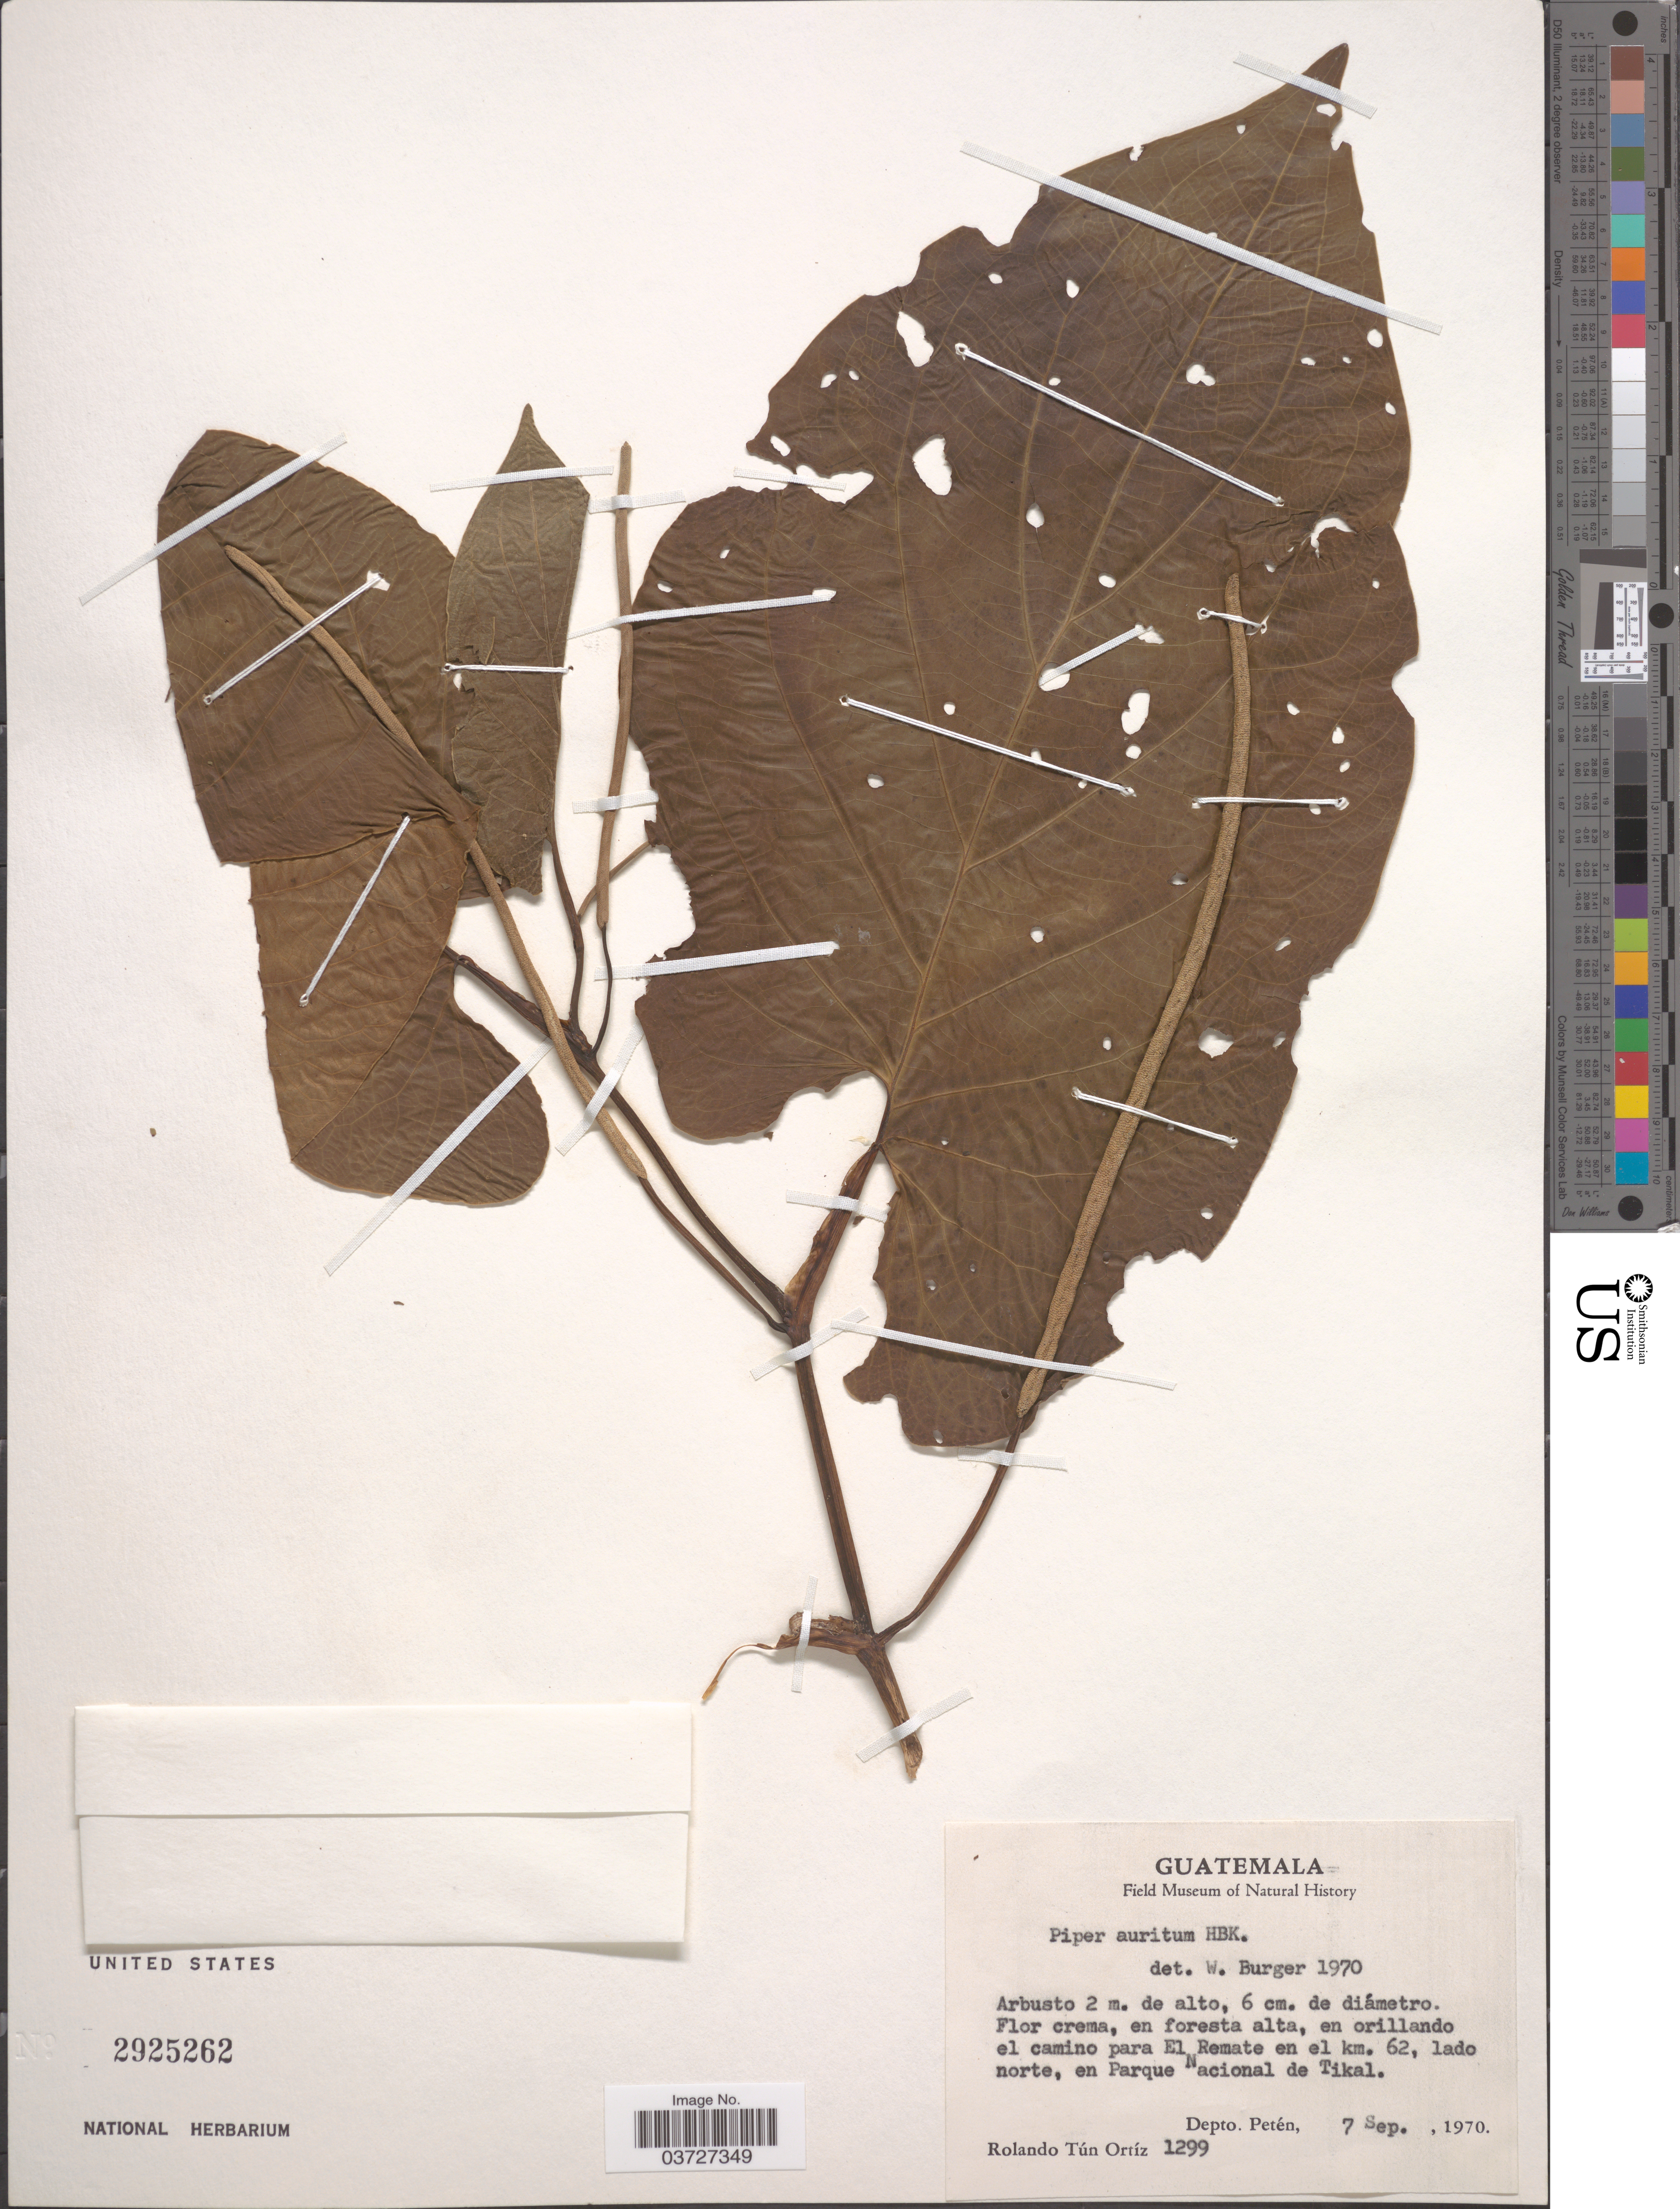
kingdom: Plantae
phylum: Tracheophyta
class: Magnoliopsida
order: Piperales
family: Piperaceae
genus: Piper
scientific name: Piper auritum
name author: Kunth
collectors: R. T. Ortíz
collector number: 1299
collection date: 1970-09-07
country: Guatemala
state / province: El Peten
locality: En foresta alta, en orillando el camino para El Remate en el km. 62, lado norte, en Parque Nacional de Tikal. Depto. Petén.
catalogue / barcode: US 2925262